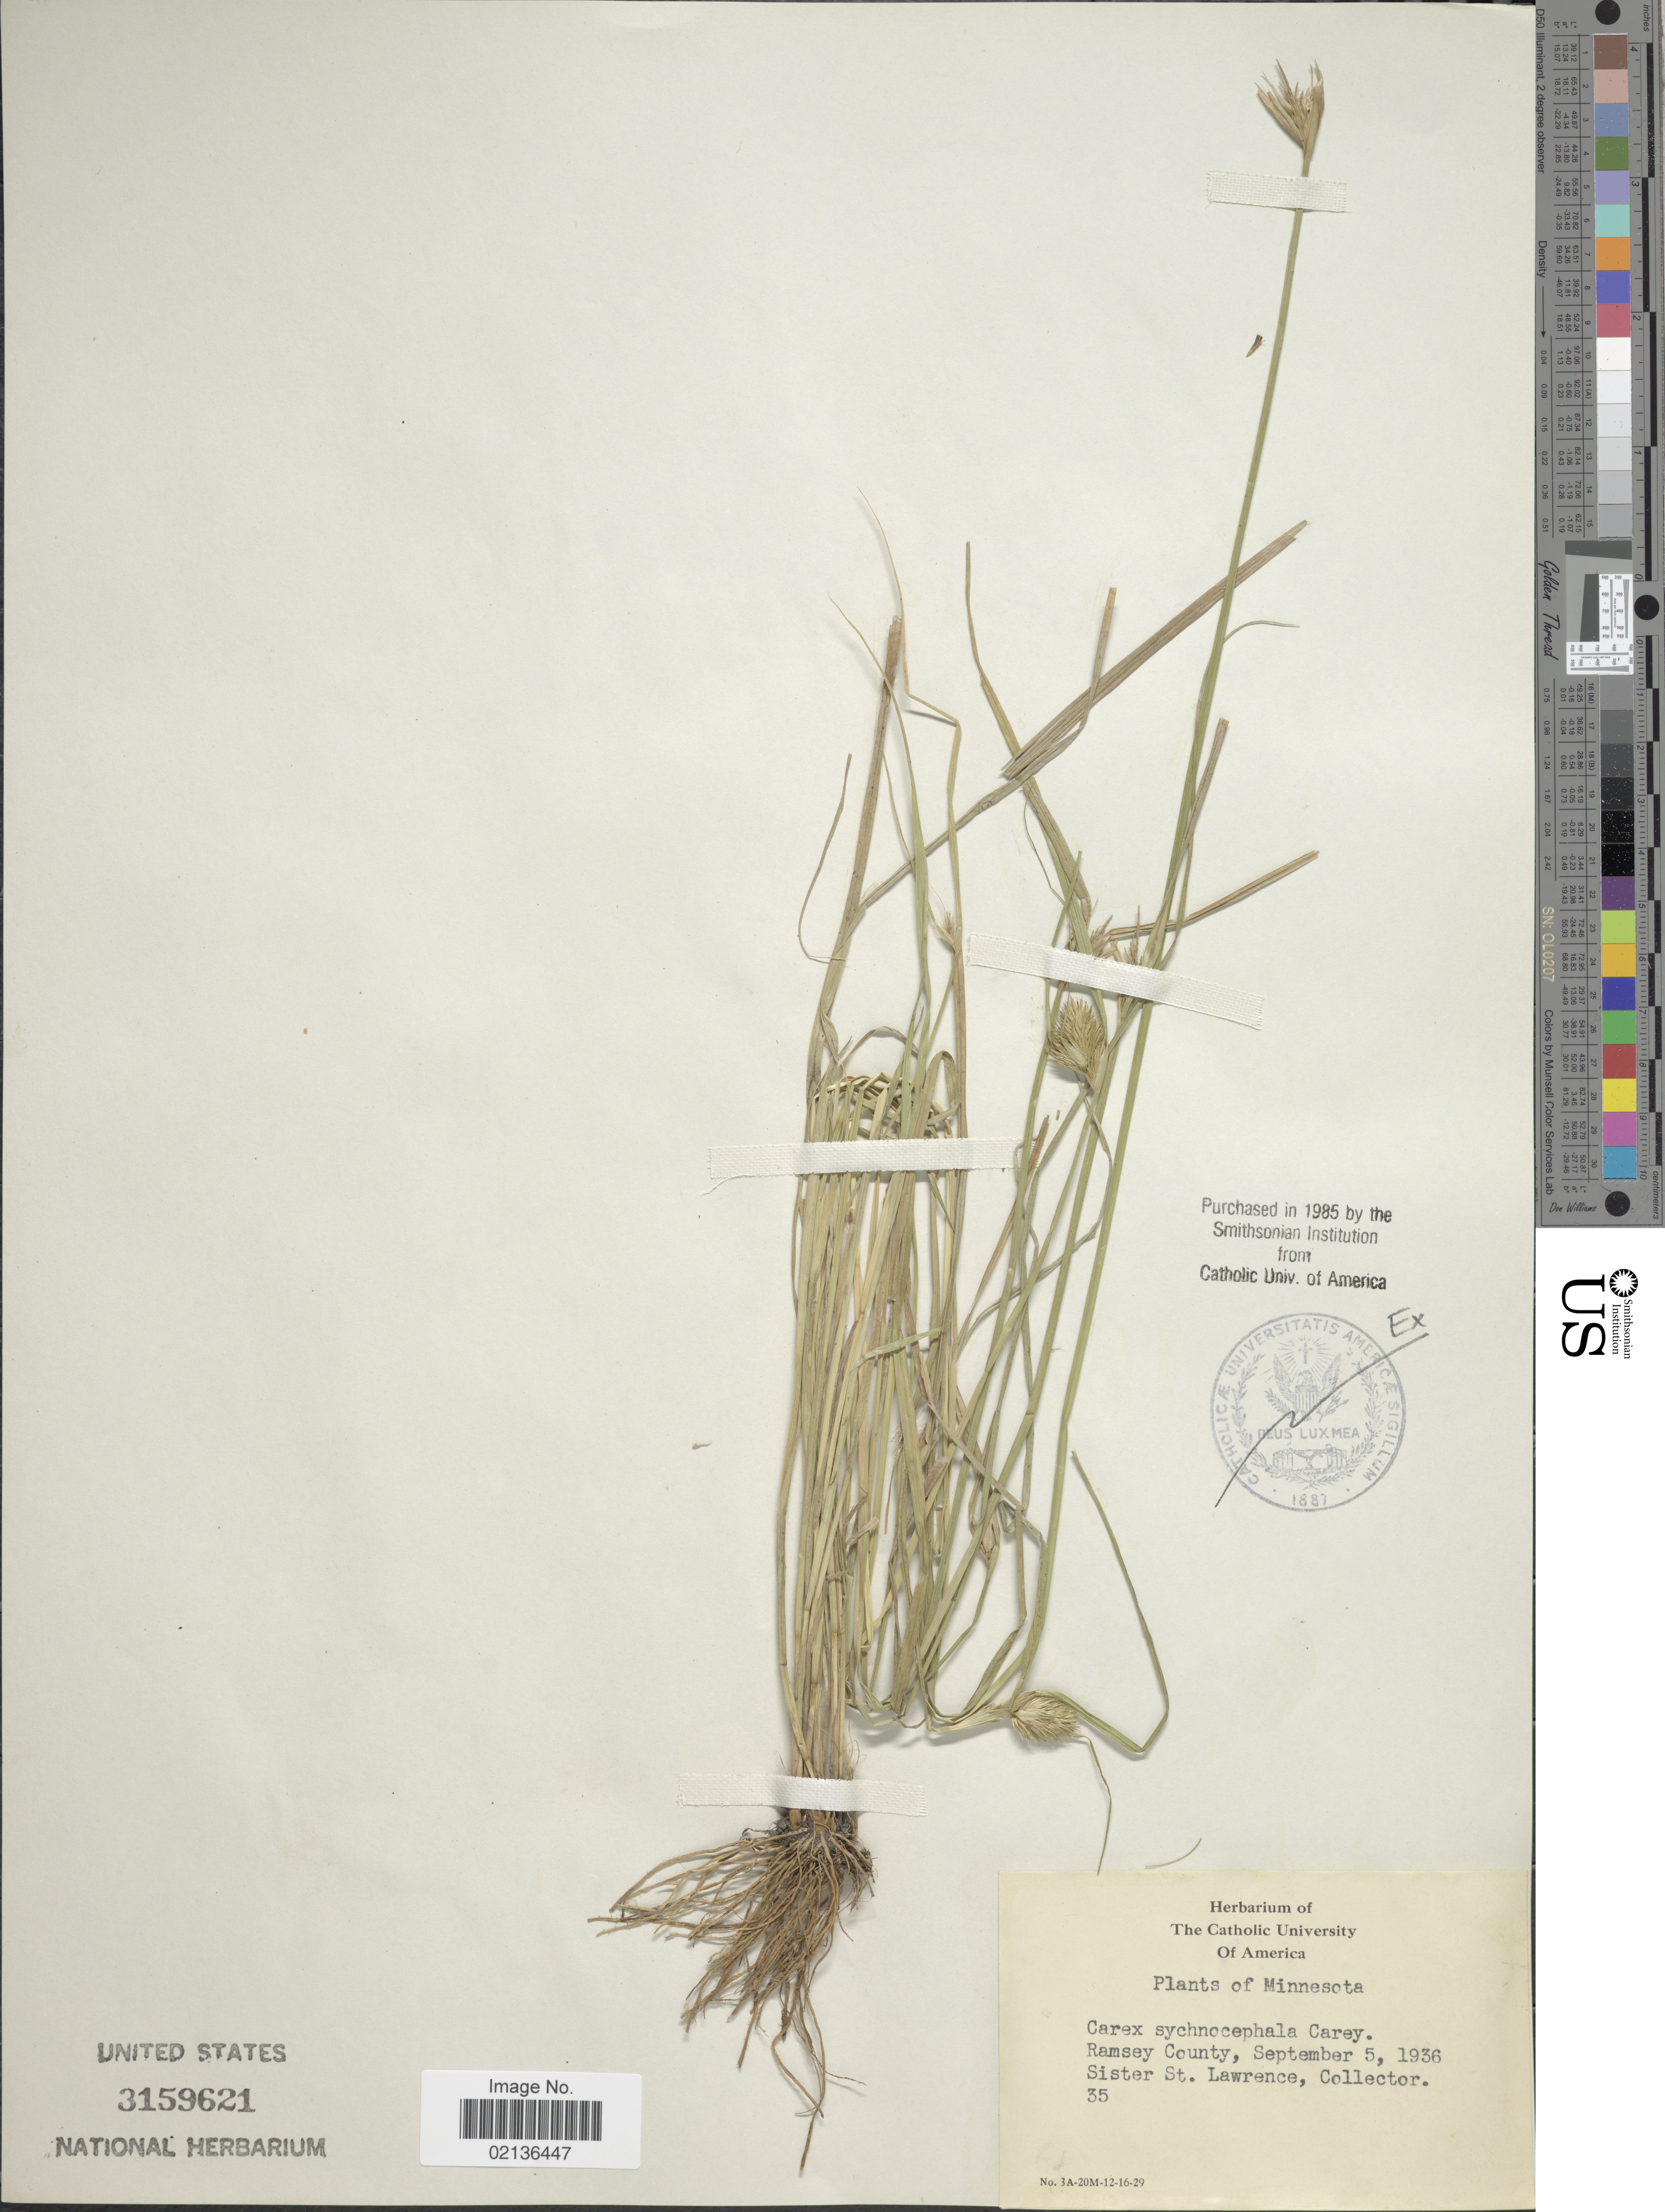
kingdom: Plantae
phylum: Tracheophyta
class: Liliopsida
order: Poales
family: Cyperaceae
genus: Carex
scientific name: Carex sychnocephala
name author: J. Carey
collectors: S. Lawrence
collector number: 35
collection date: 1936-09-05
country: United States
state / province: Minnesota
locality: Ramsey County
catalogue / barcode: US 3159621